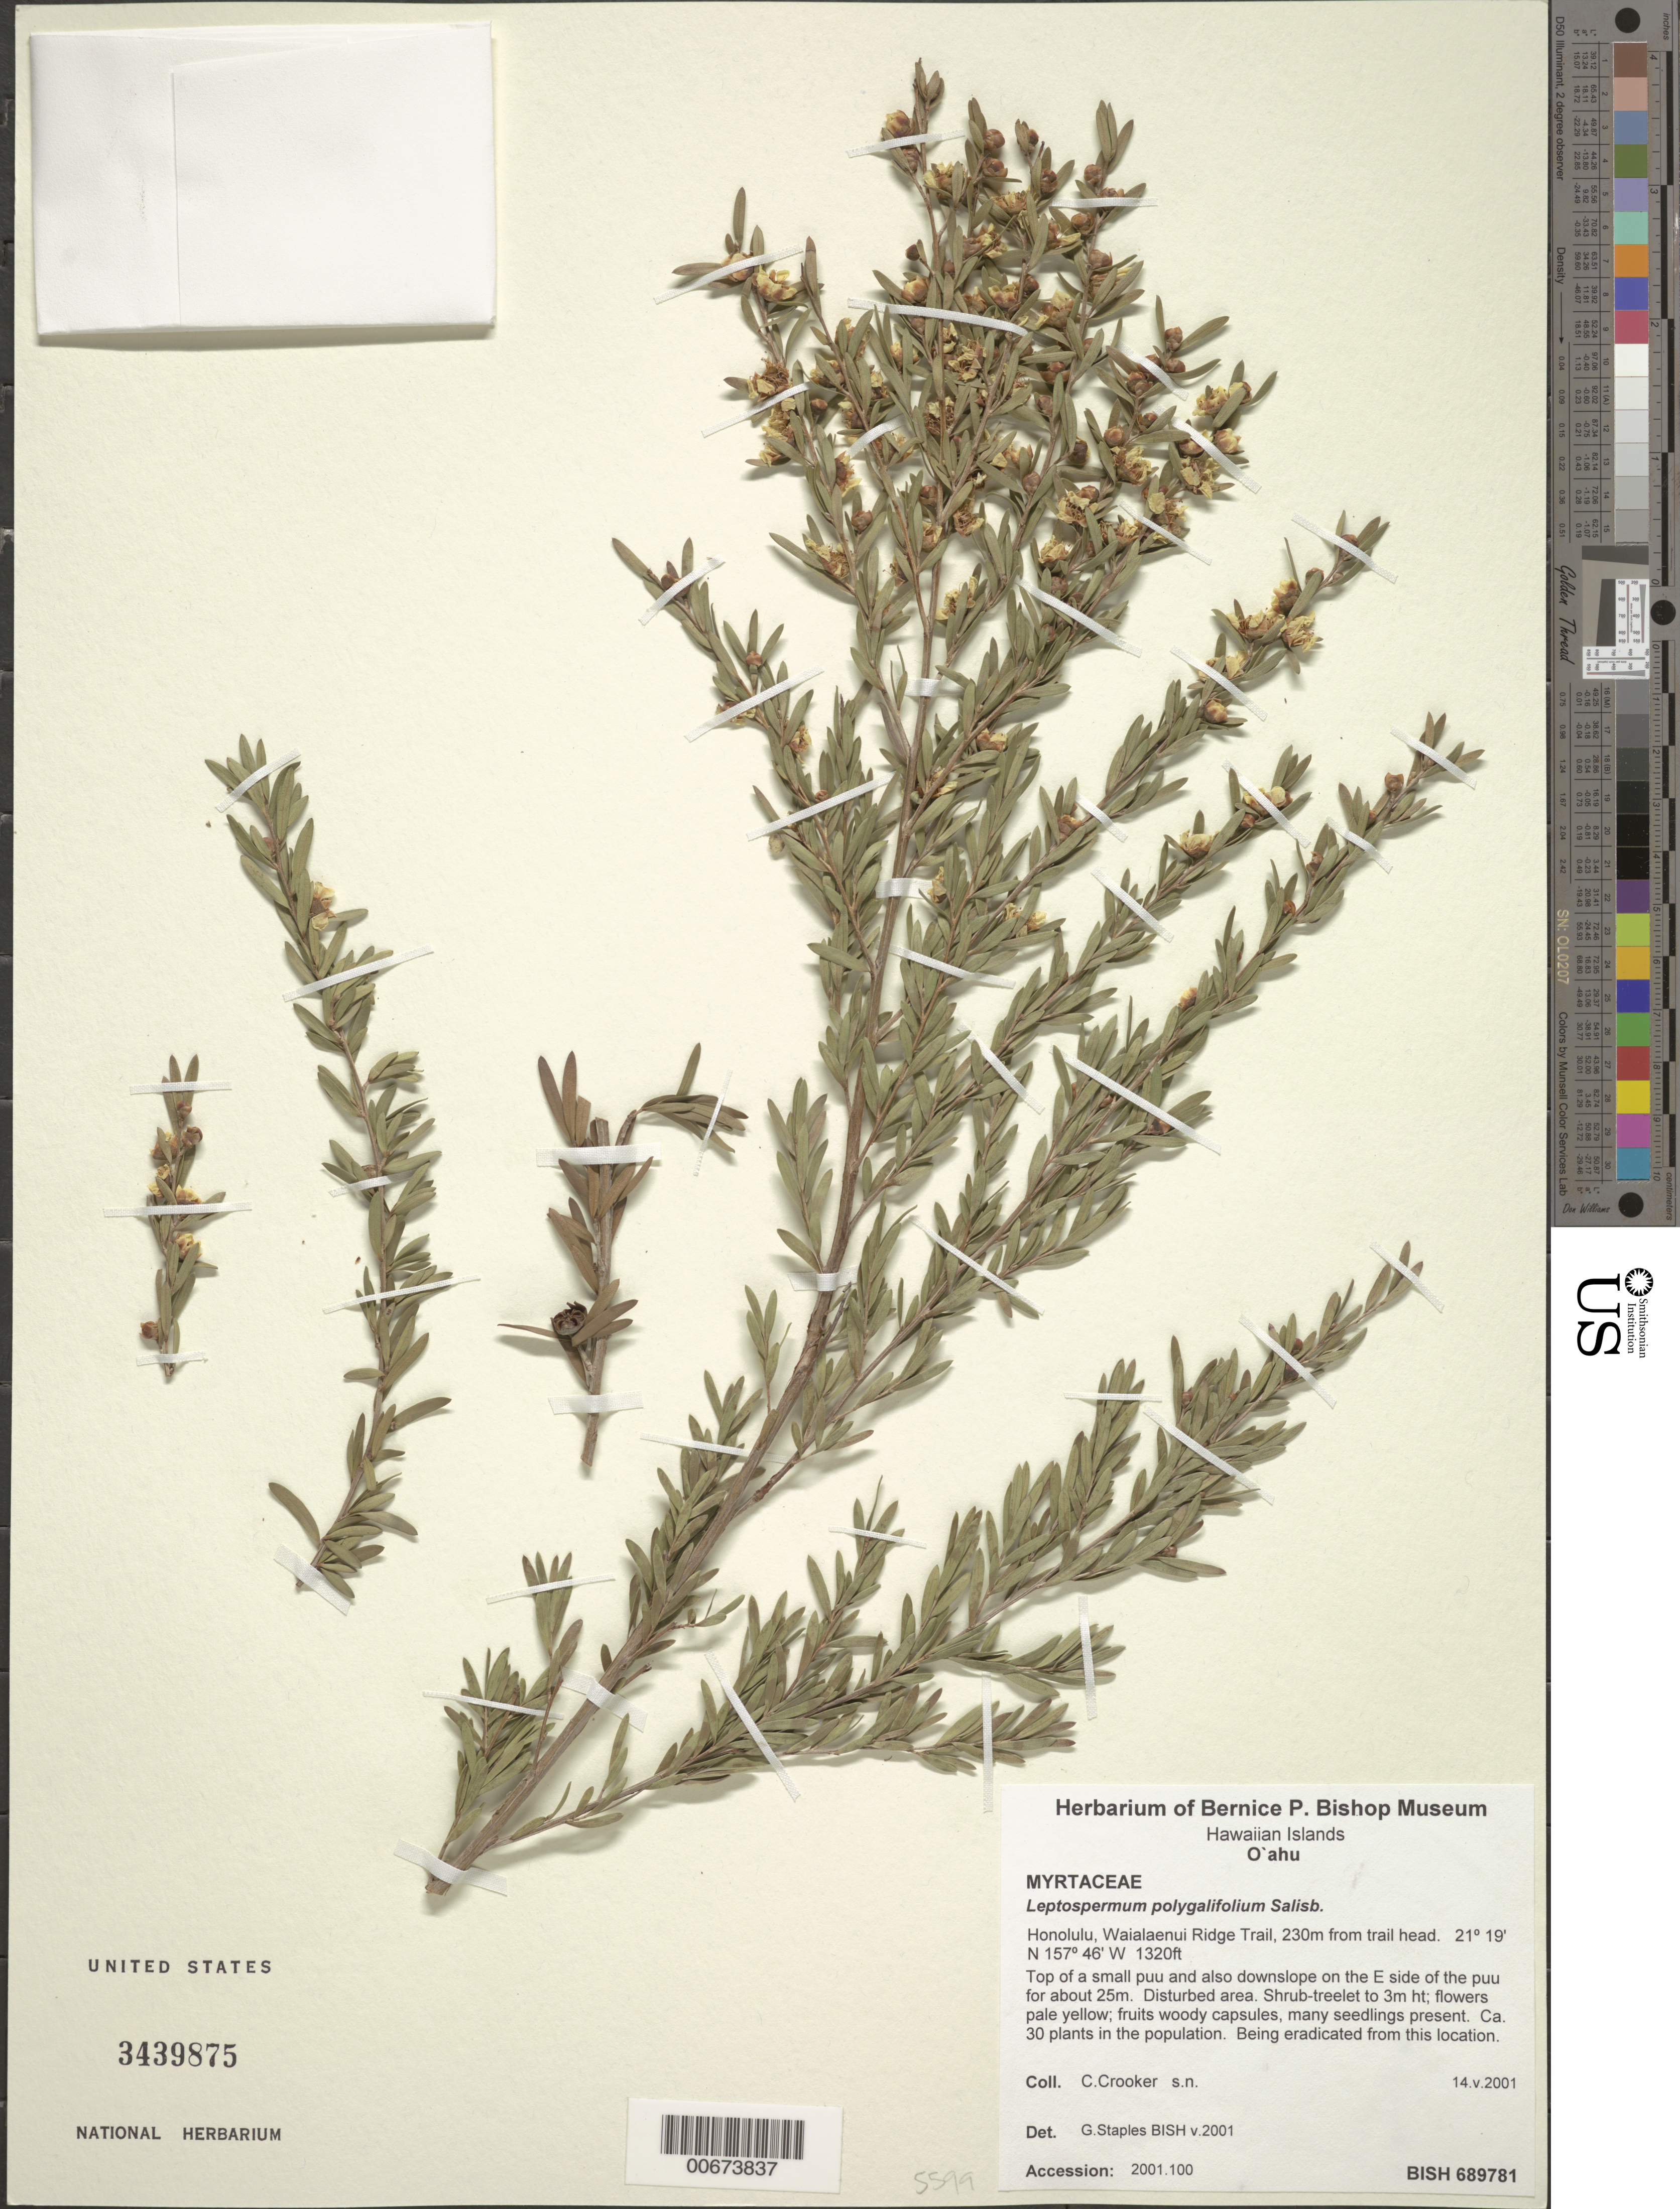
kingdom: Plantae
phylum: Tracheophyta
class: Magnoliopsida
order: Myrtales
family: Myrtaceae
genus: Leptospermum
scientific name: Leptospermum polygalifolium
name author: Salisb.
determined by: Staples, G. W.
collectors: C. Crooker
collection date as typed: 14 May 2001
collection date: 2001-05-14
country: United States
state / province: Hawaii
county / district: Honolulu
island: Oahu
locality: Honolulu, Waialaenui Ridge Trail, 230m from trail head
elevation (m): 402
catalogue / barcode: US 3439875